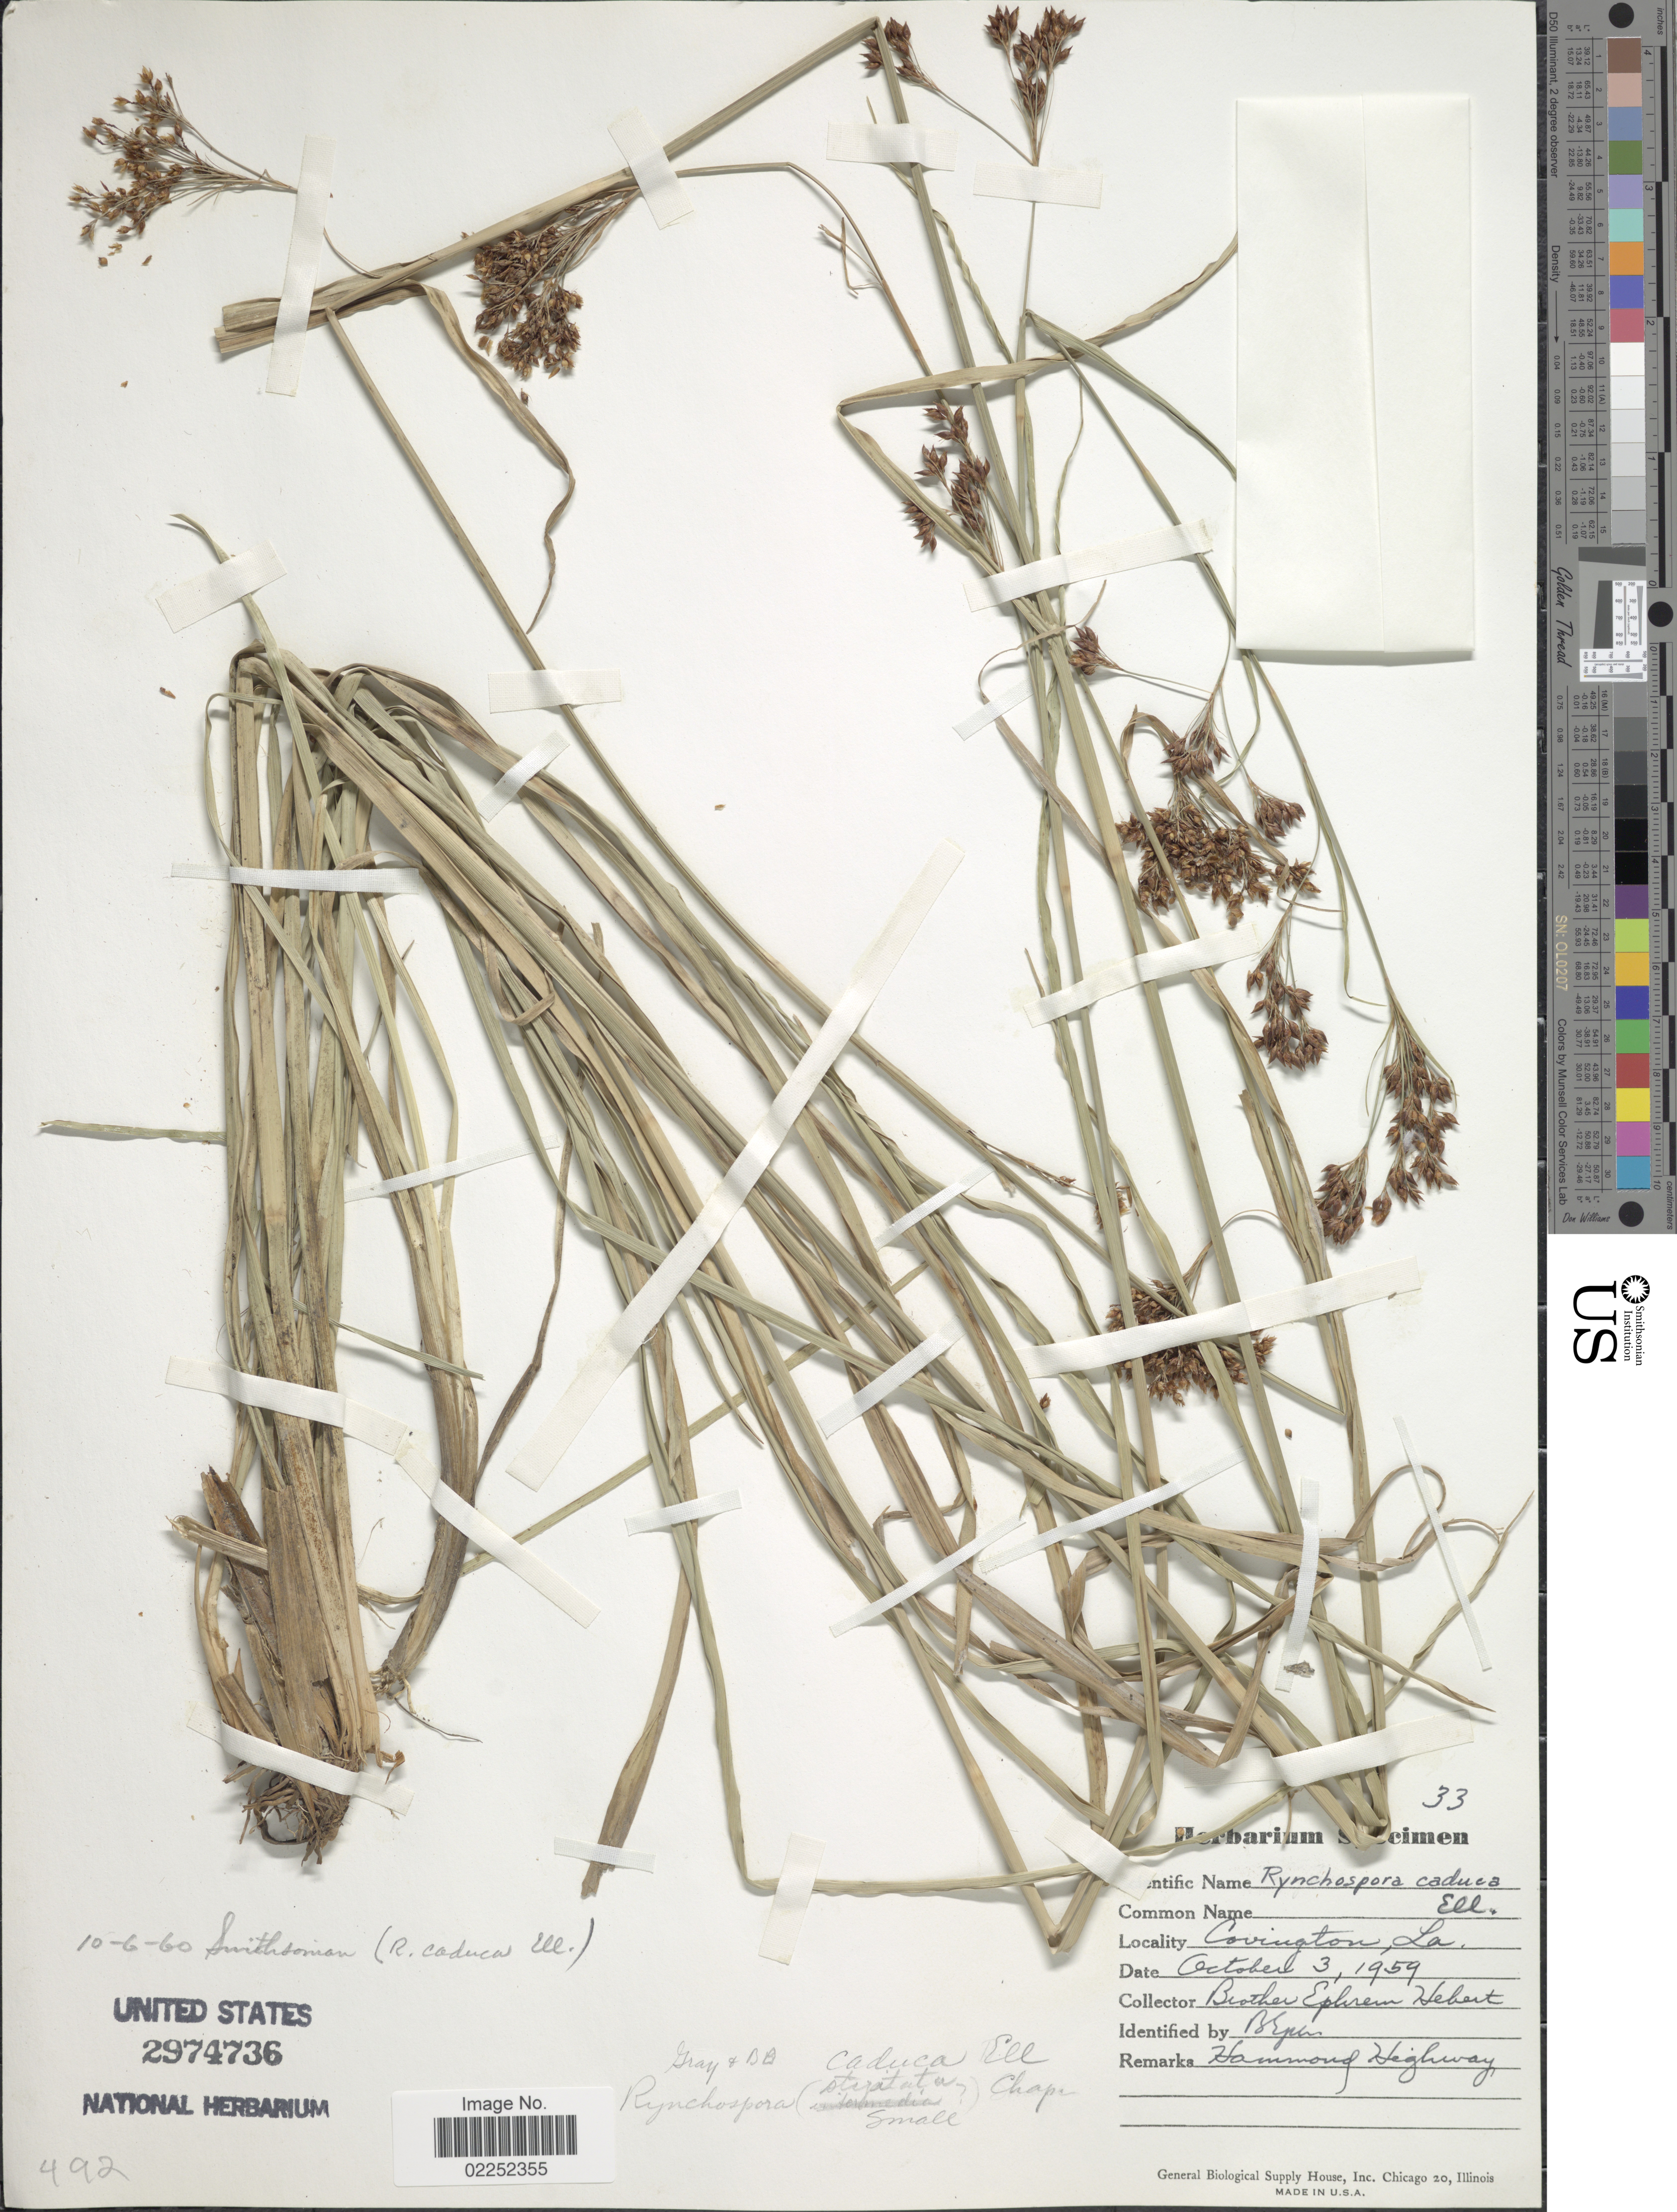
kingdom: Plantae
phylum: Tracheophyta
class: Liliopsida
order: Poales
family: Cyperaceae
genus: Rhynchospora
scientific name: Rhynchospora caduca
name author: Elliott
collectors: E. Hebert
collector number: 33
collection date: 1959-10-03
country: United States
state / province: Louisiana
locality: Covington, Hammong Highway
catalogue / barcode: US 2974736